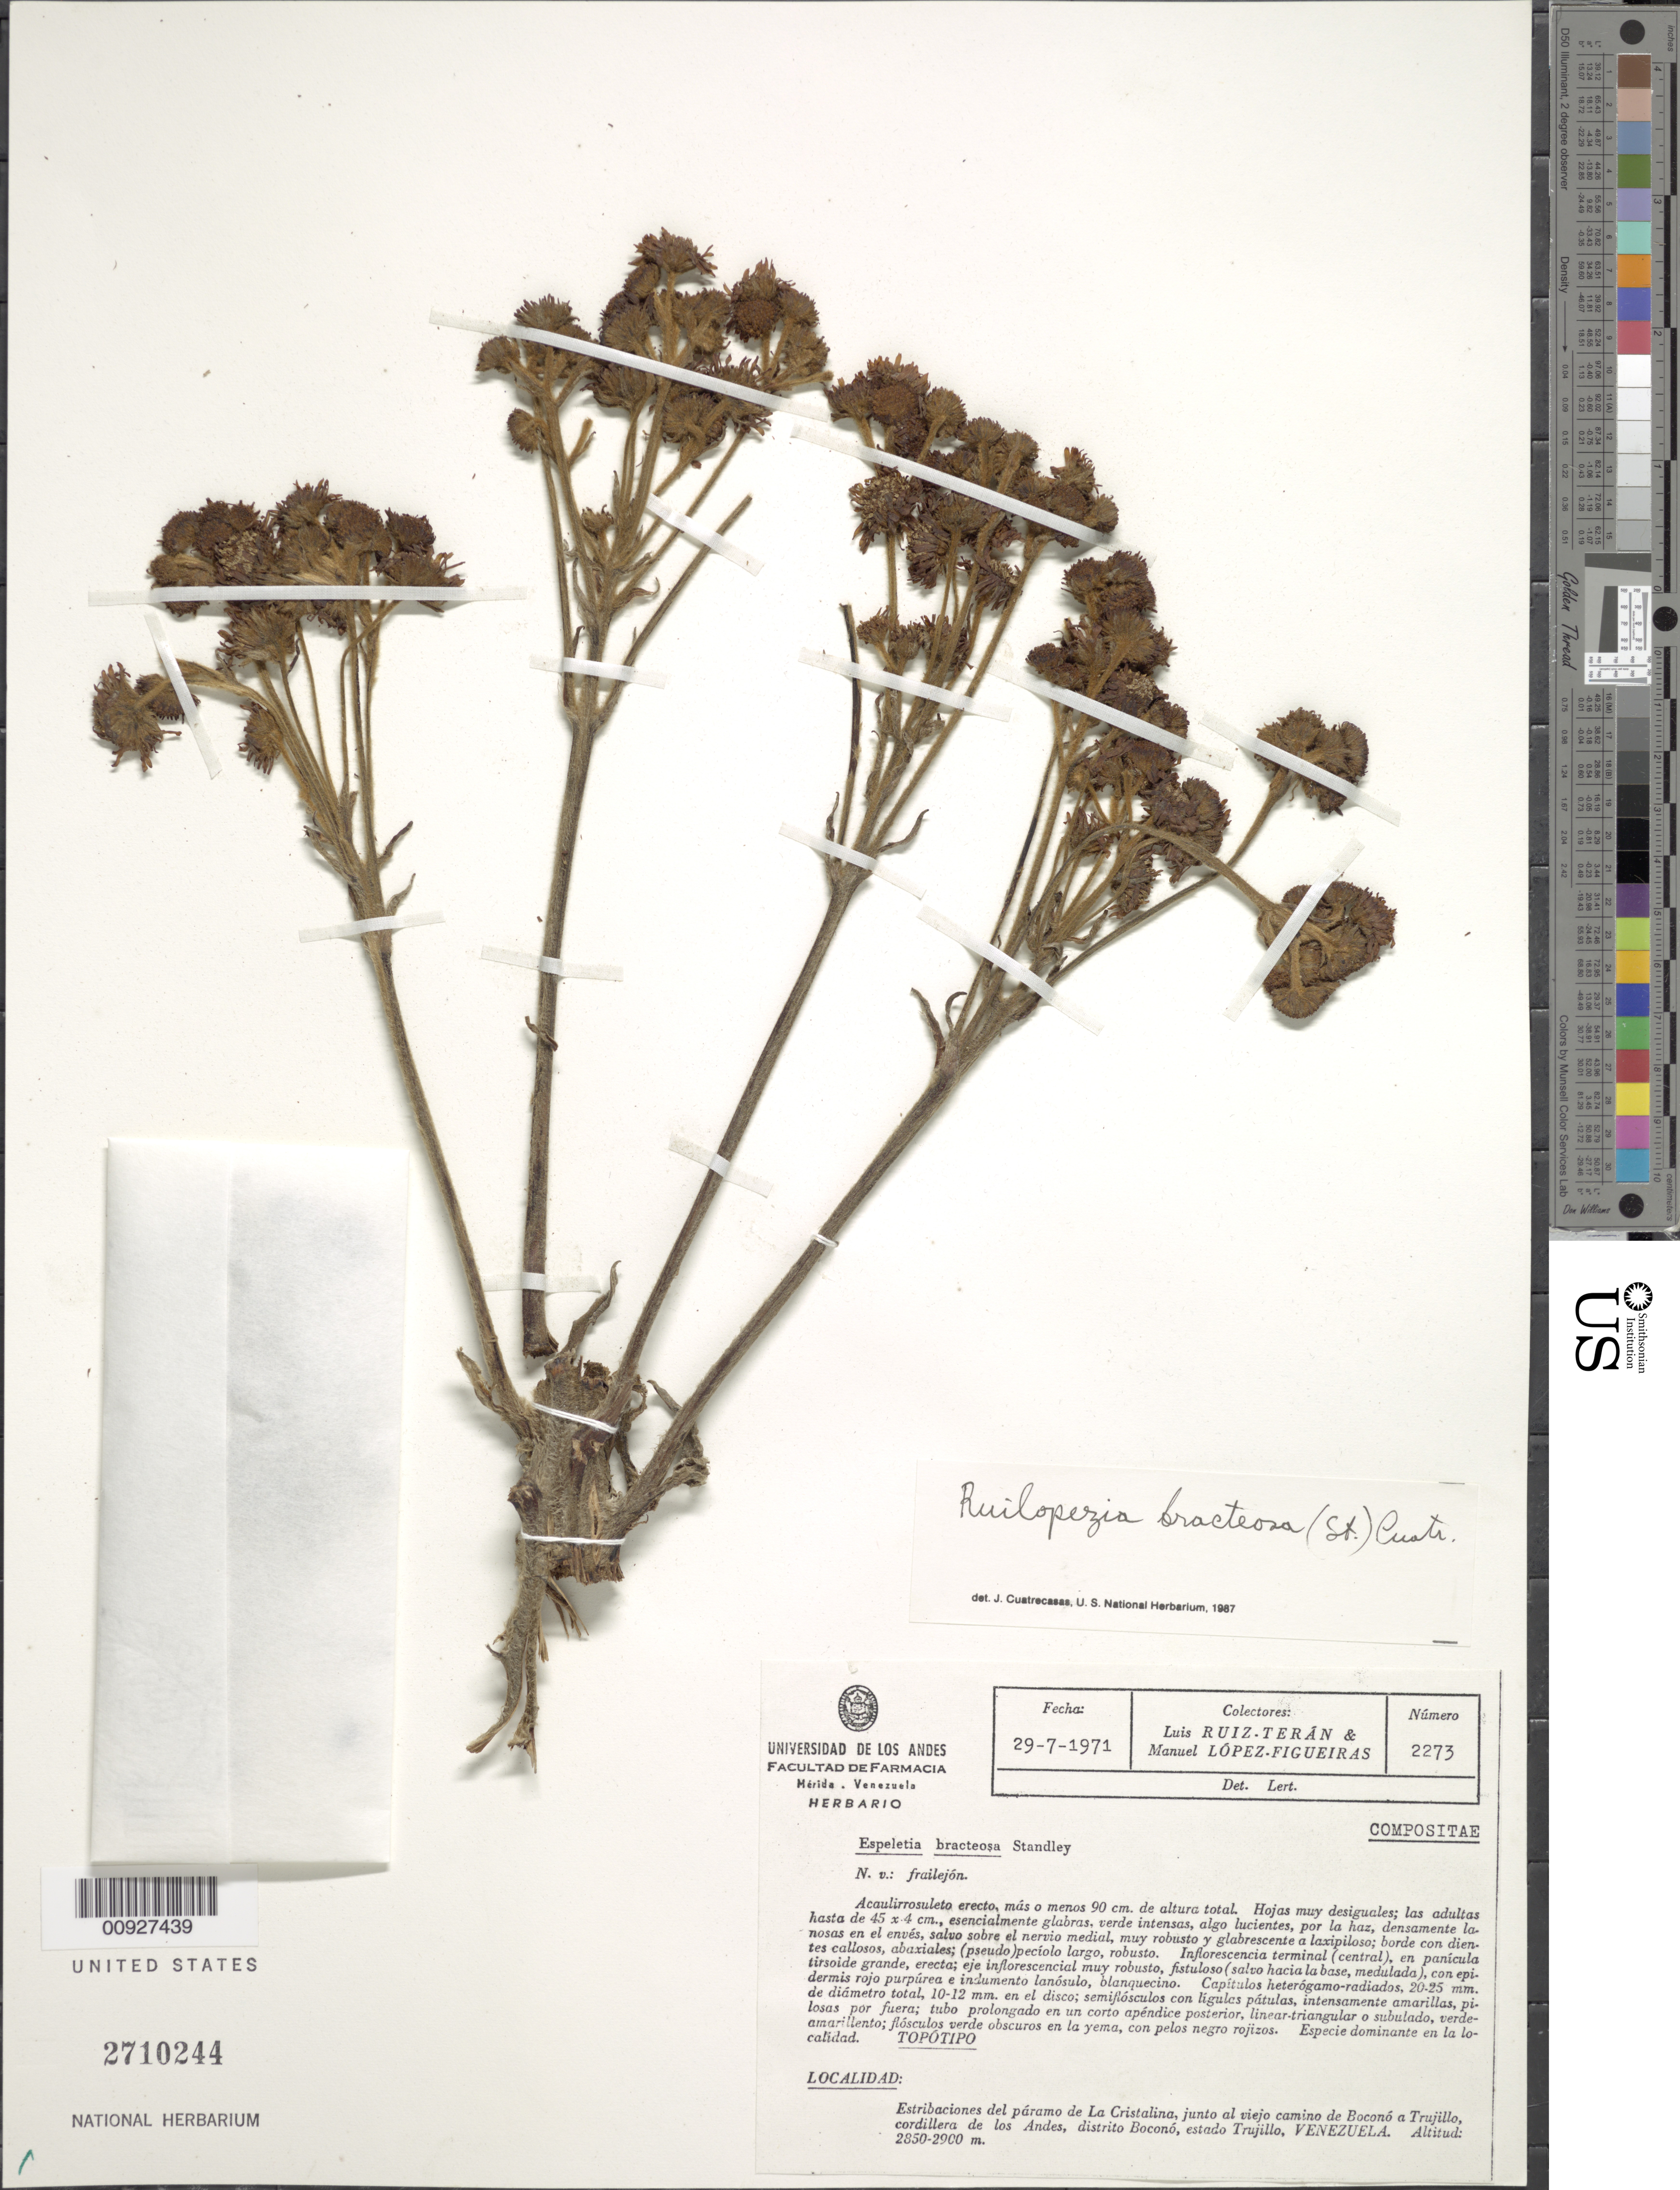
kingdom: Plantae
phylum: Tracheophyta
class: Magnoliopsida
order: Asterales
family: Asteraceae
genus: Ruilopezia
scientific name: Ruilopezia bracteosa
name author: (Standl.) Cuatrec.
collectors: L. Teran & M. López Figueiras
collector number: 2273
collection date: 1971-07-29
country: Venezuela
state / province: Trujillo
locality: Estribaciones del paramo de La Cristalina, junto al viejo camino de Bocono a Trujillo, Cordillera de los Andes, Distrito Bocono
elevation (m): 2850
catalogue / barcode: US 2710244